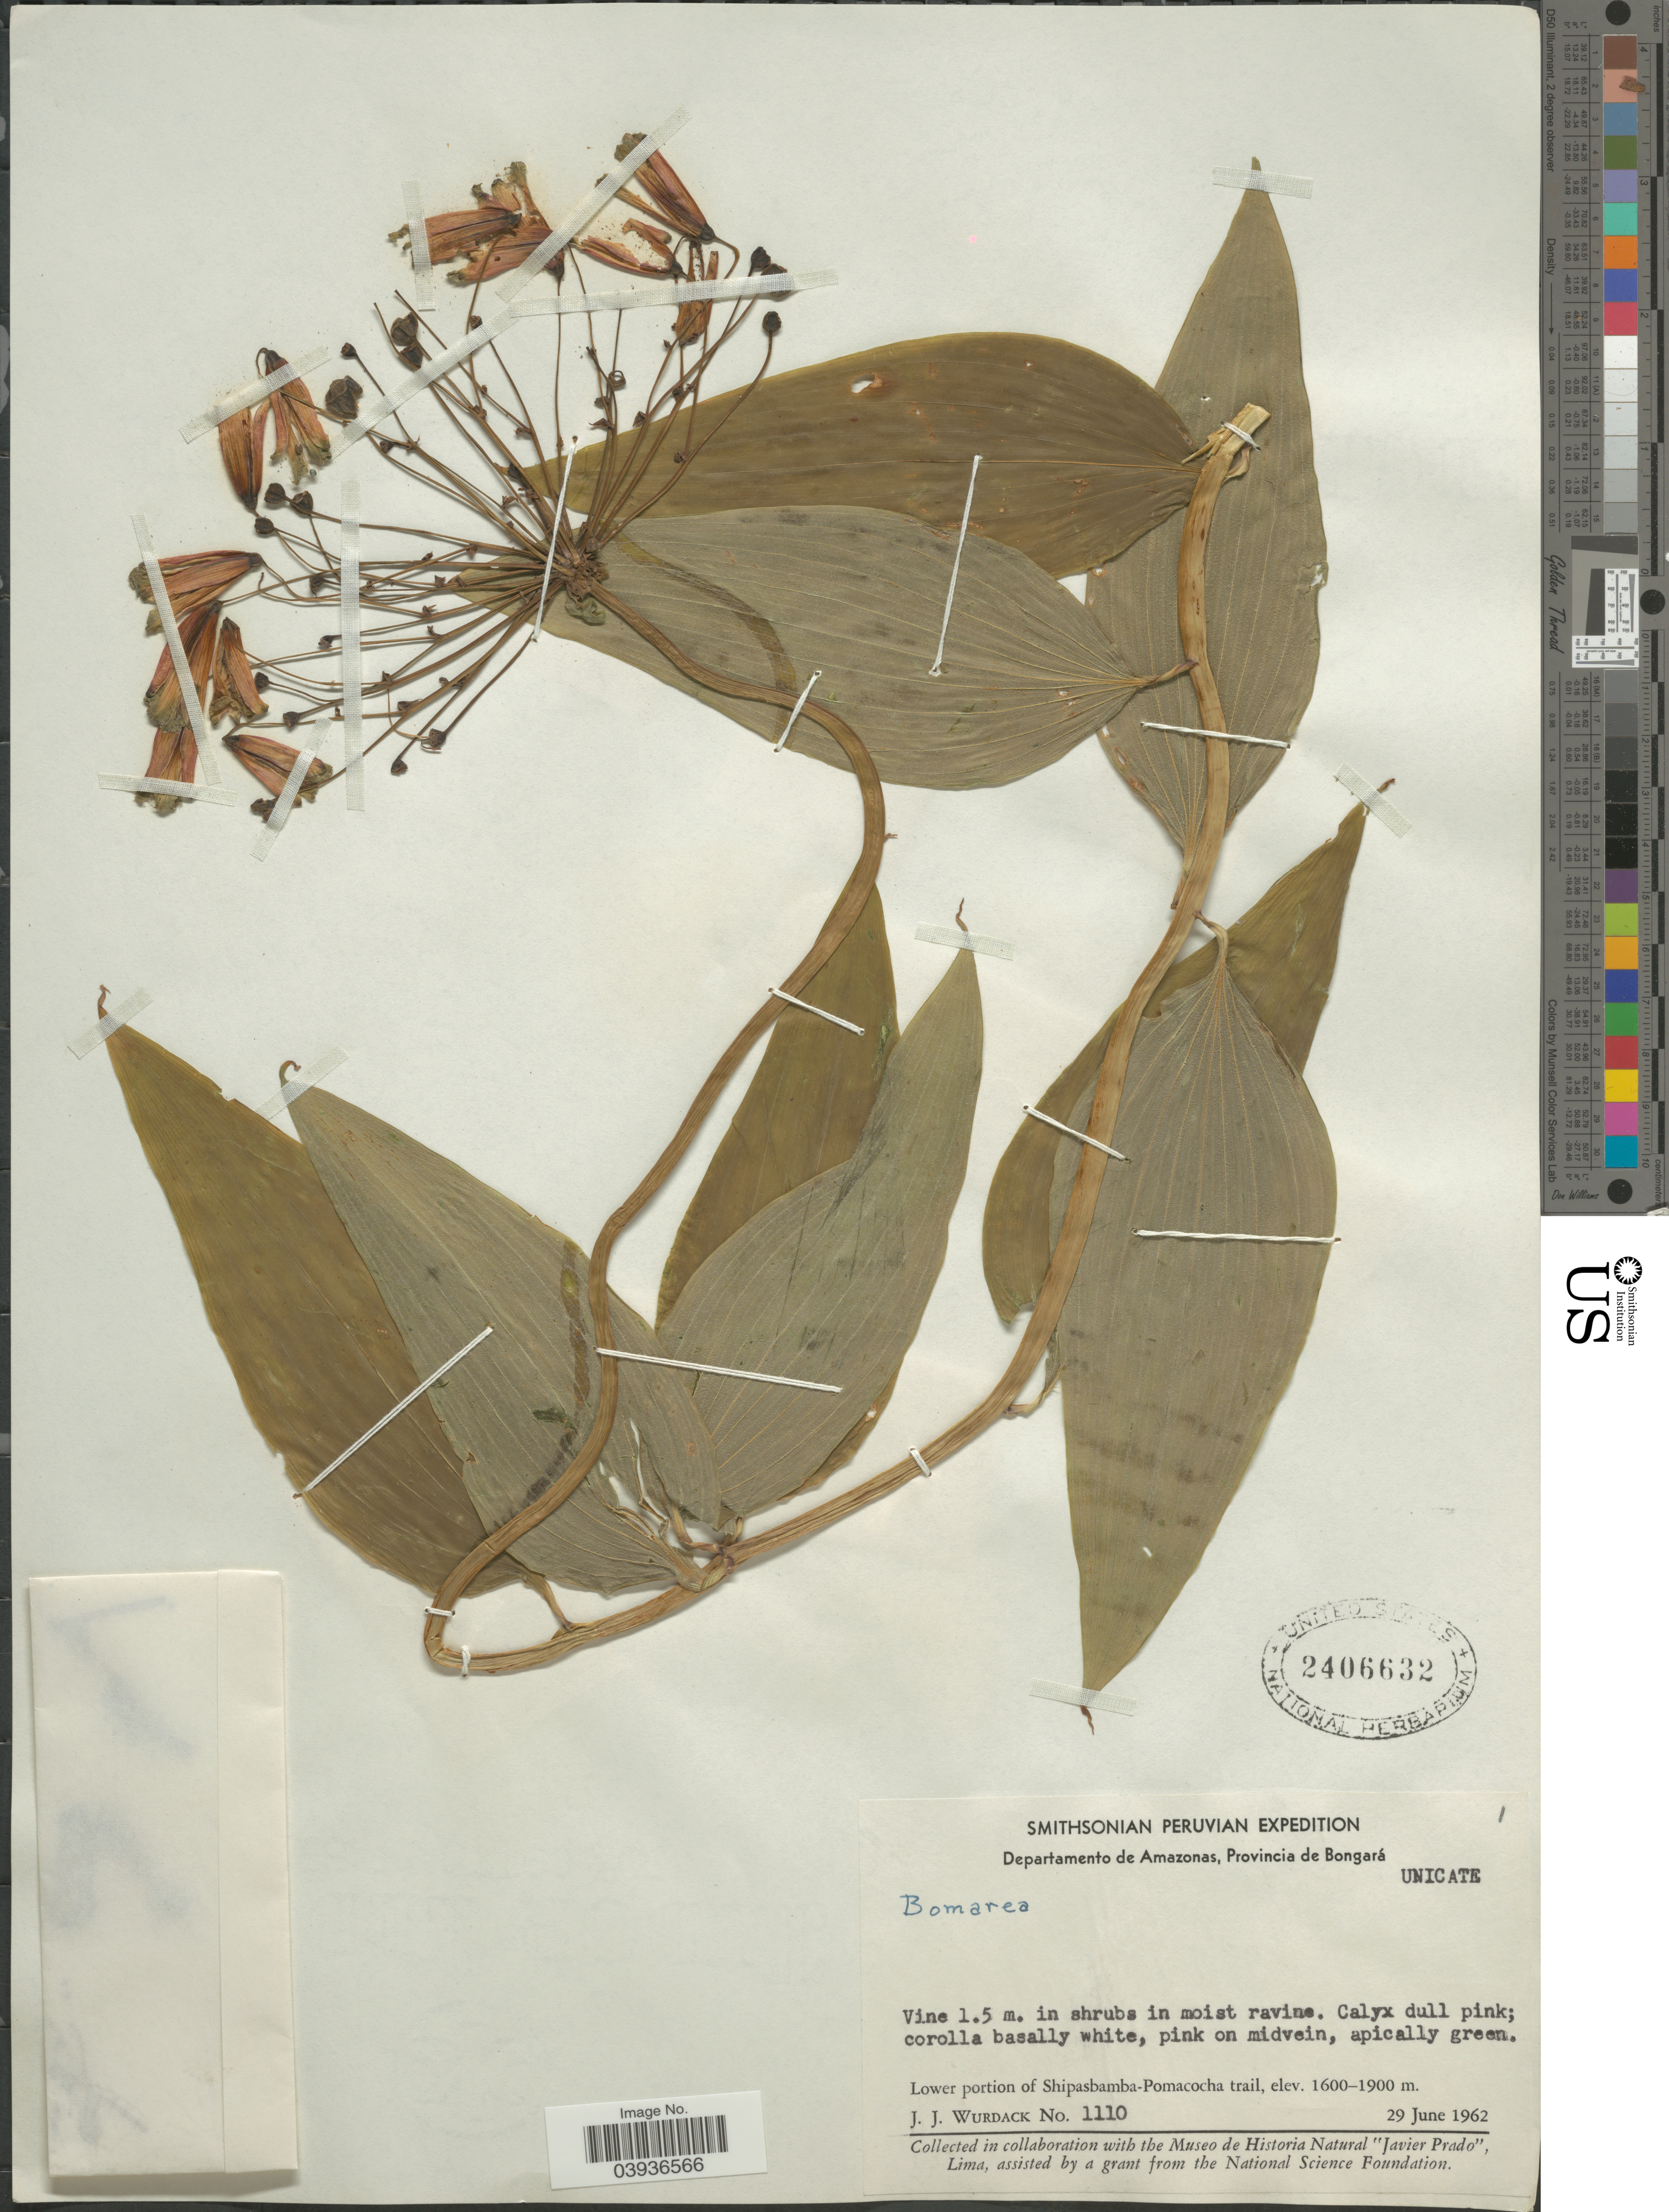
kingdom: Plantae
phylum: Tracheophyta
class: Liliopsida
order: Liliales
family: Alstroemeriaceae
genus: Bomarea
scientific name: Bomarea tarmensis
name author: Kraenzl.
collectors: J. J. Wurdack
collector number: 1110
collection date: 1962-06-29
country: Peru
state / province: Amazonas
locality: Departamento de Amazonas, Provincia de Bongará. Lower portion of Shipasbamba-Pomacocha trail.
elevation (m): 1600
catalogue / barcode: US 2406632